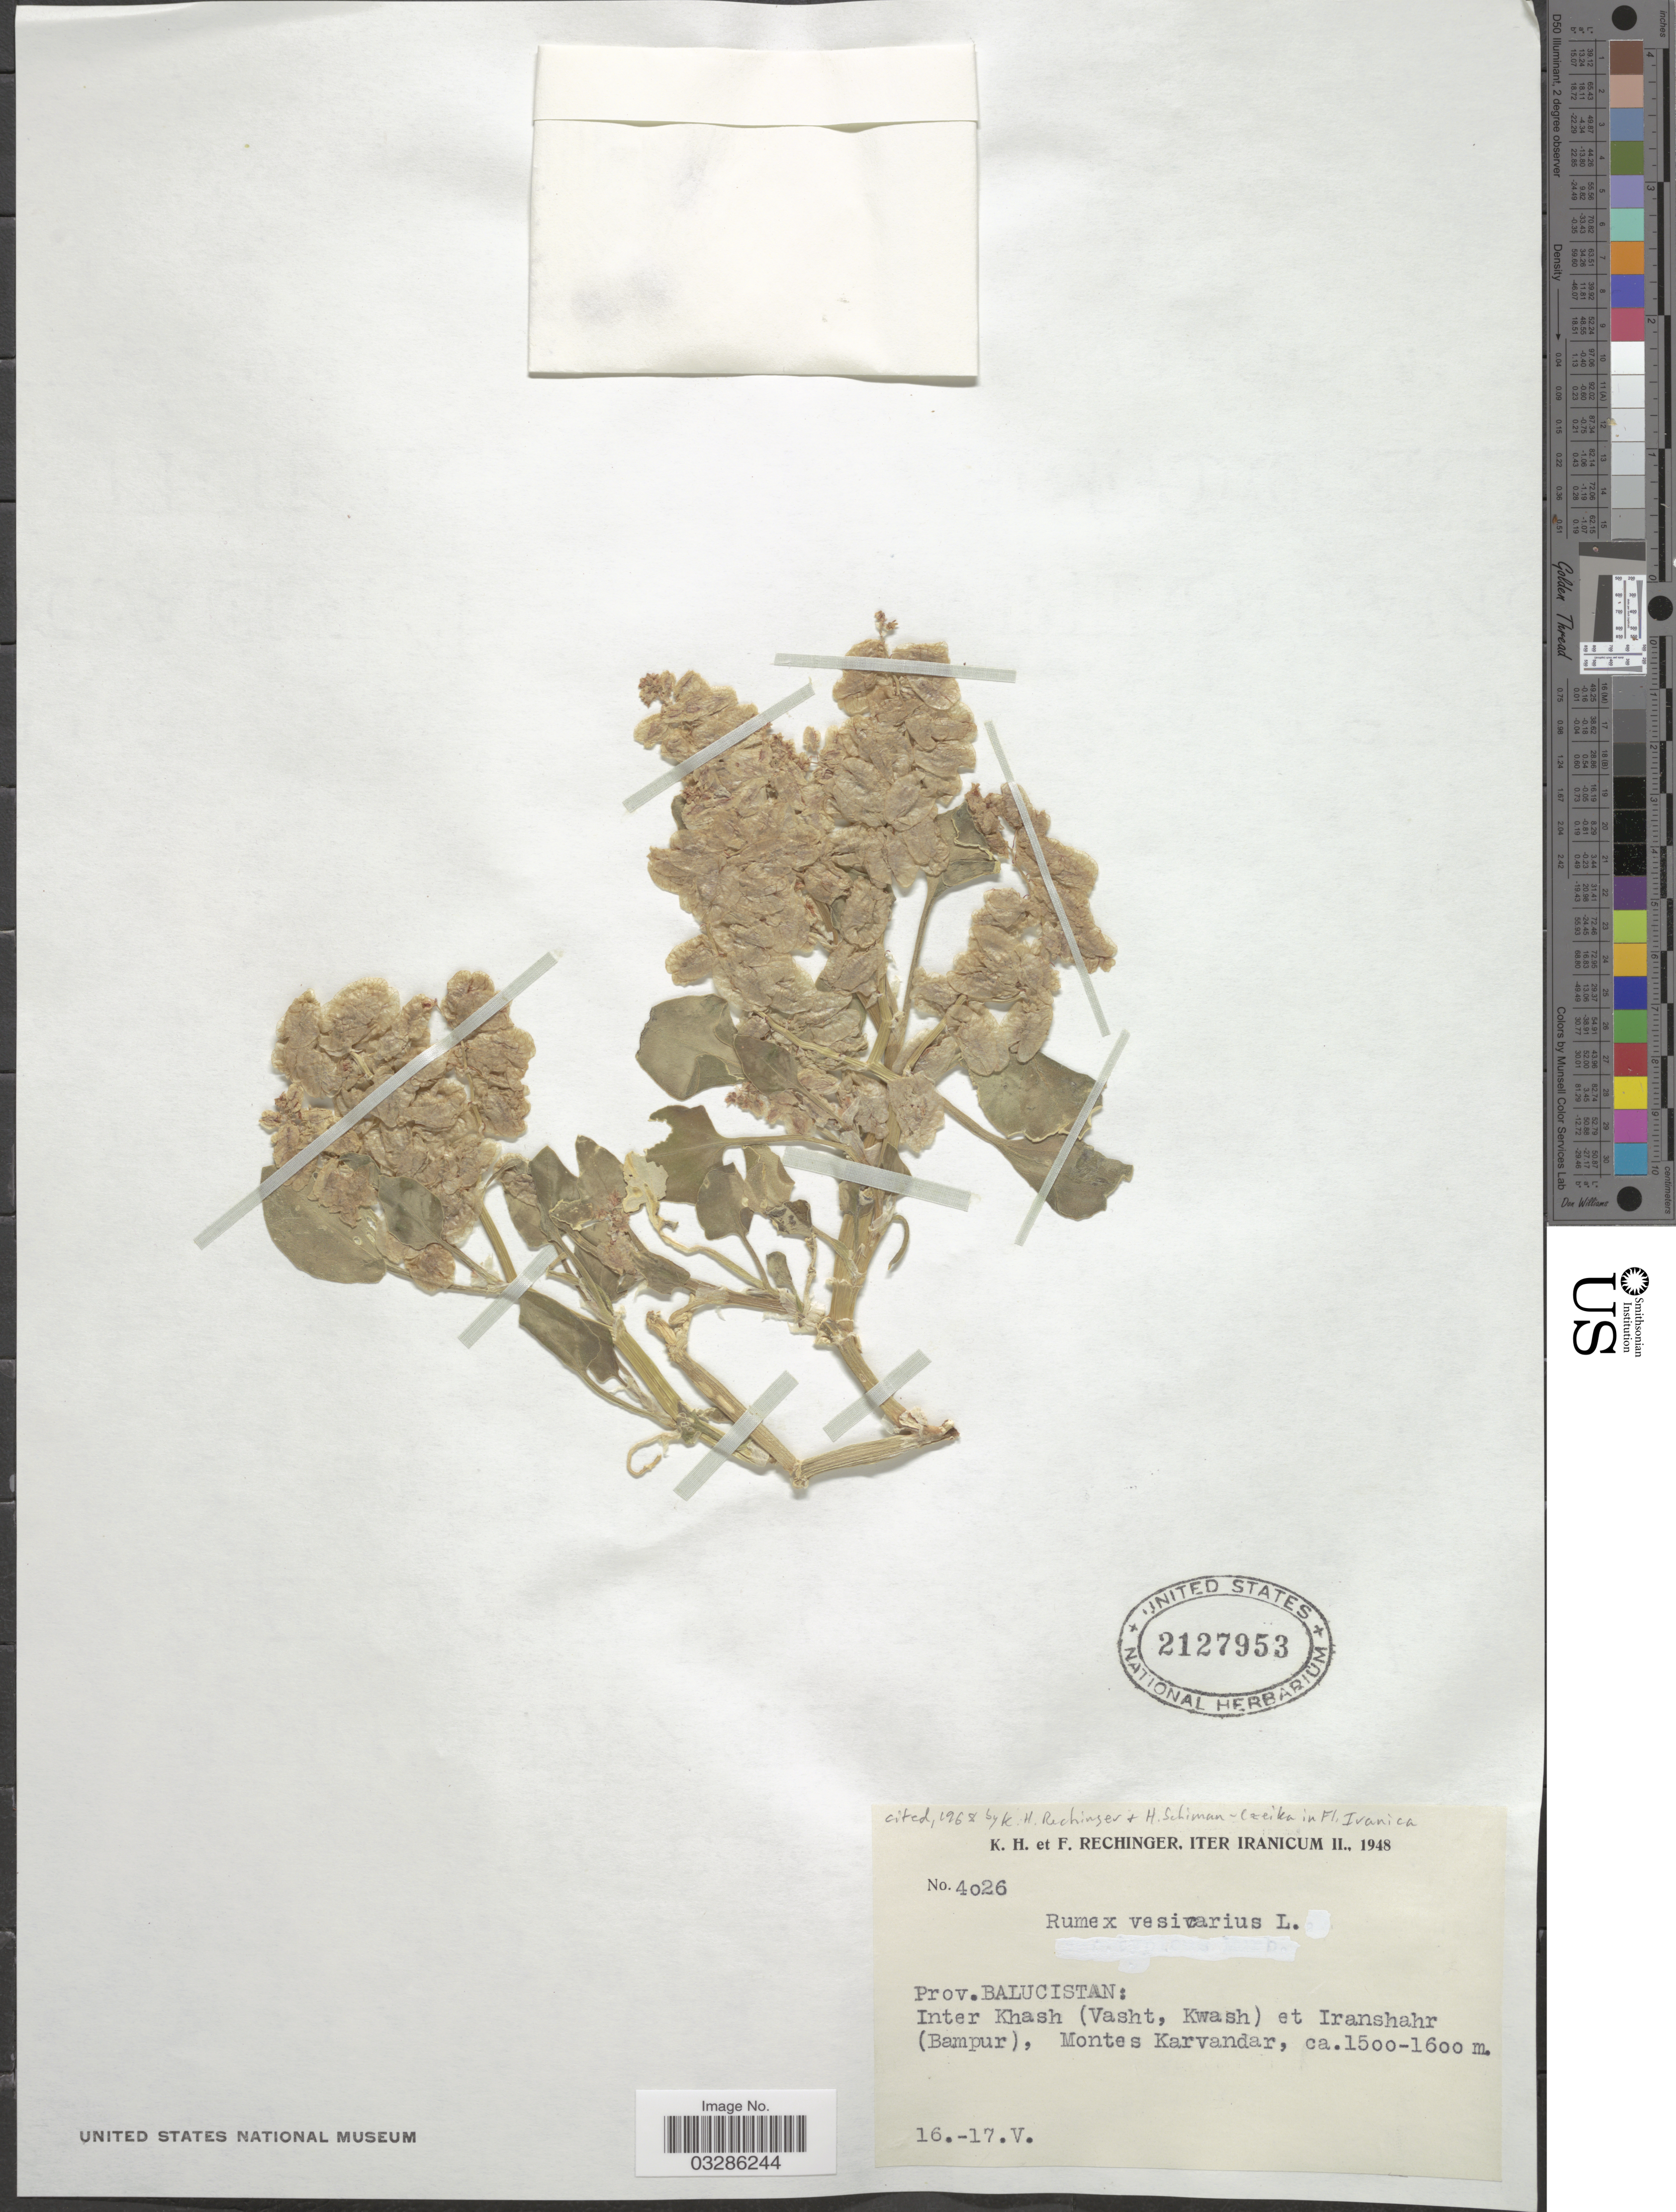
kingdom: Plantae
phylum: Tracheophyta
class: Magnoliopsida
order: Caryophyllales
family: Polygonaceae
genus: Rumex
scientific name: Rumex vesicarius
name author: L.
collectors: K. H. Rechinger & F. Rechinger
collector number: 4026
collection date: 1948-05-16/1948-05-17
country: Iran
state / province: Sistan and Baluchistan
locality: Prov. Balucistan: Inter Khash (Vasht, Kwash) et Iranshahr (Bampur), Montes Karvandar.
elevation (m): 1500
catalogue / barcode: US 2127953